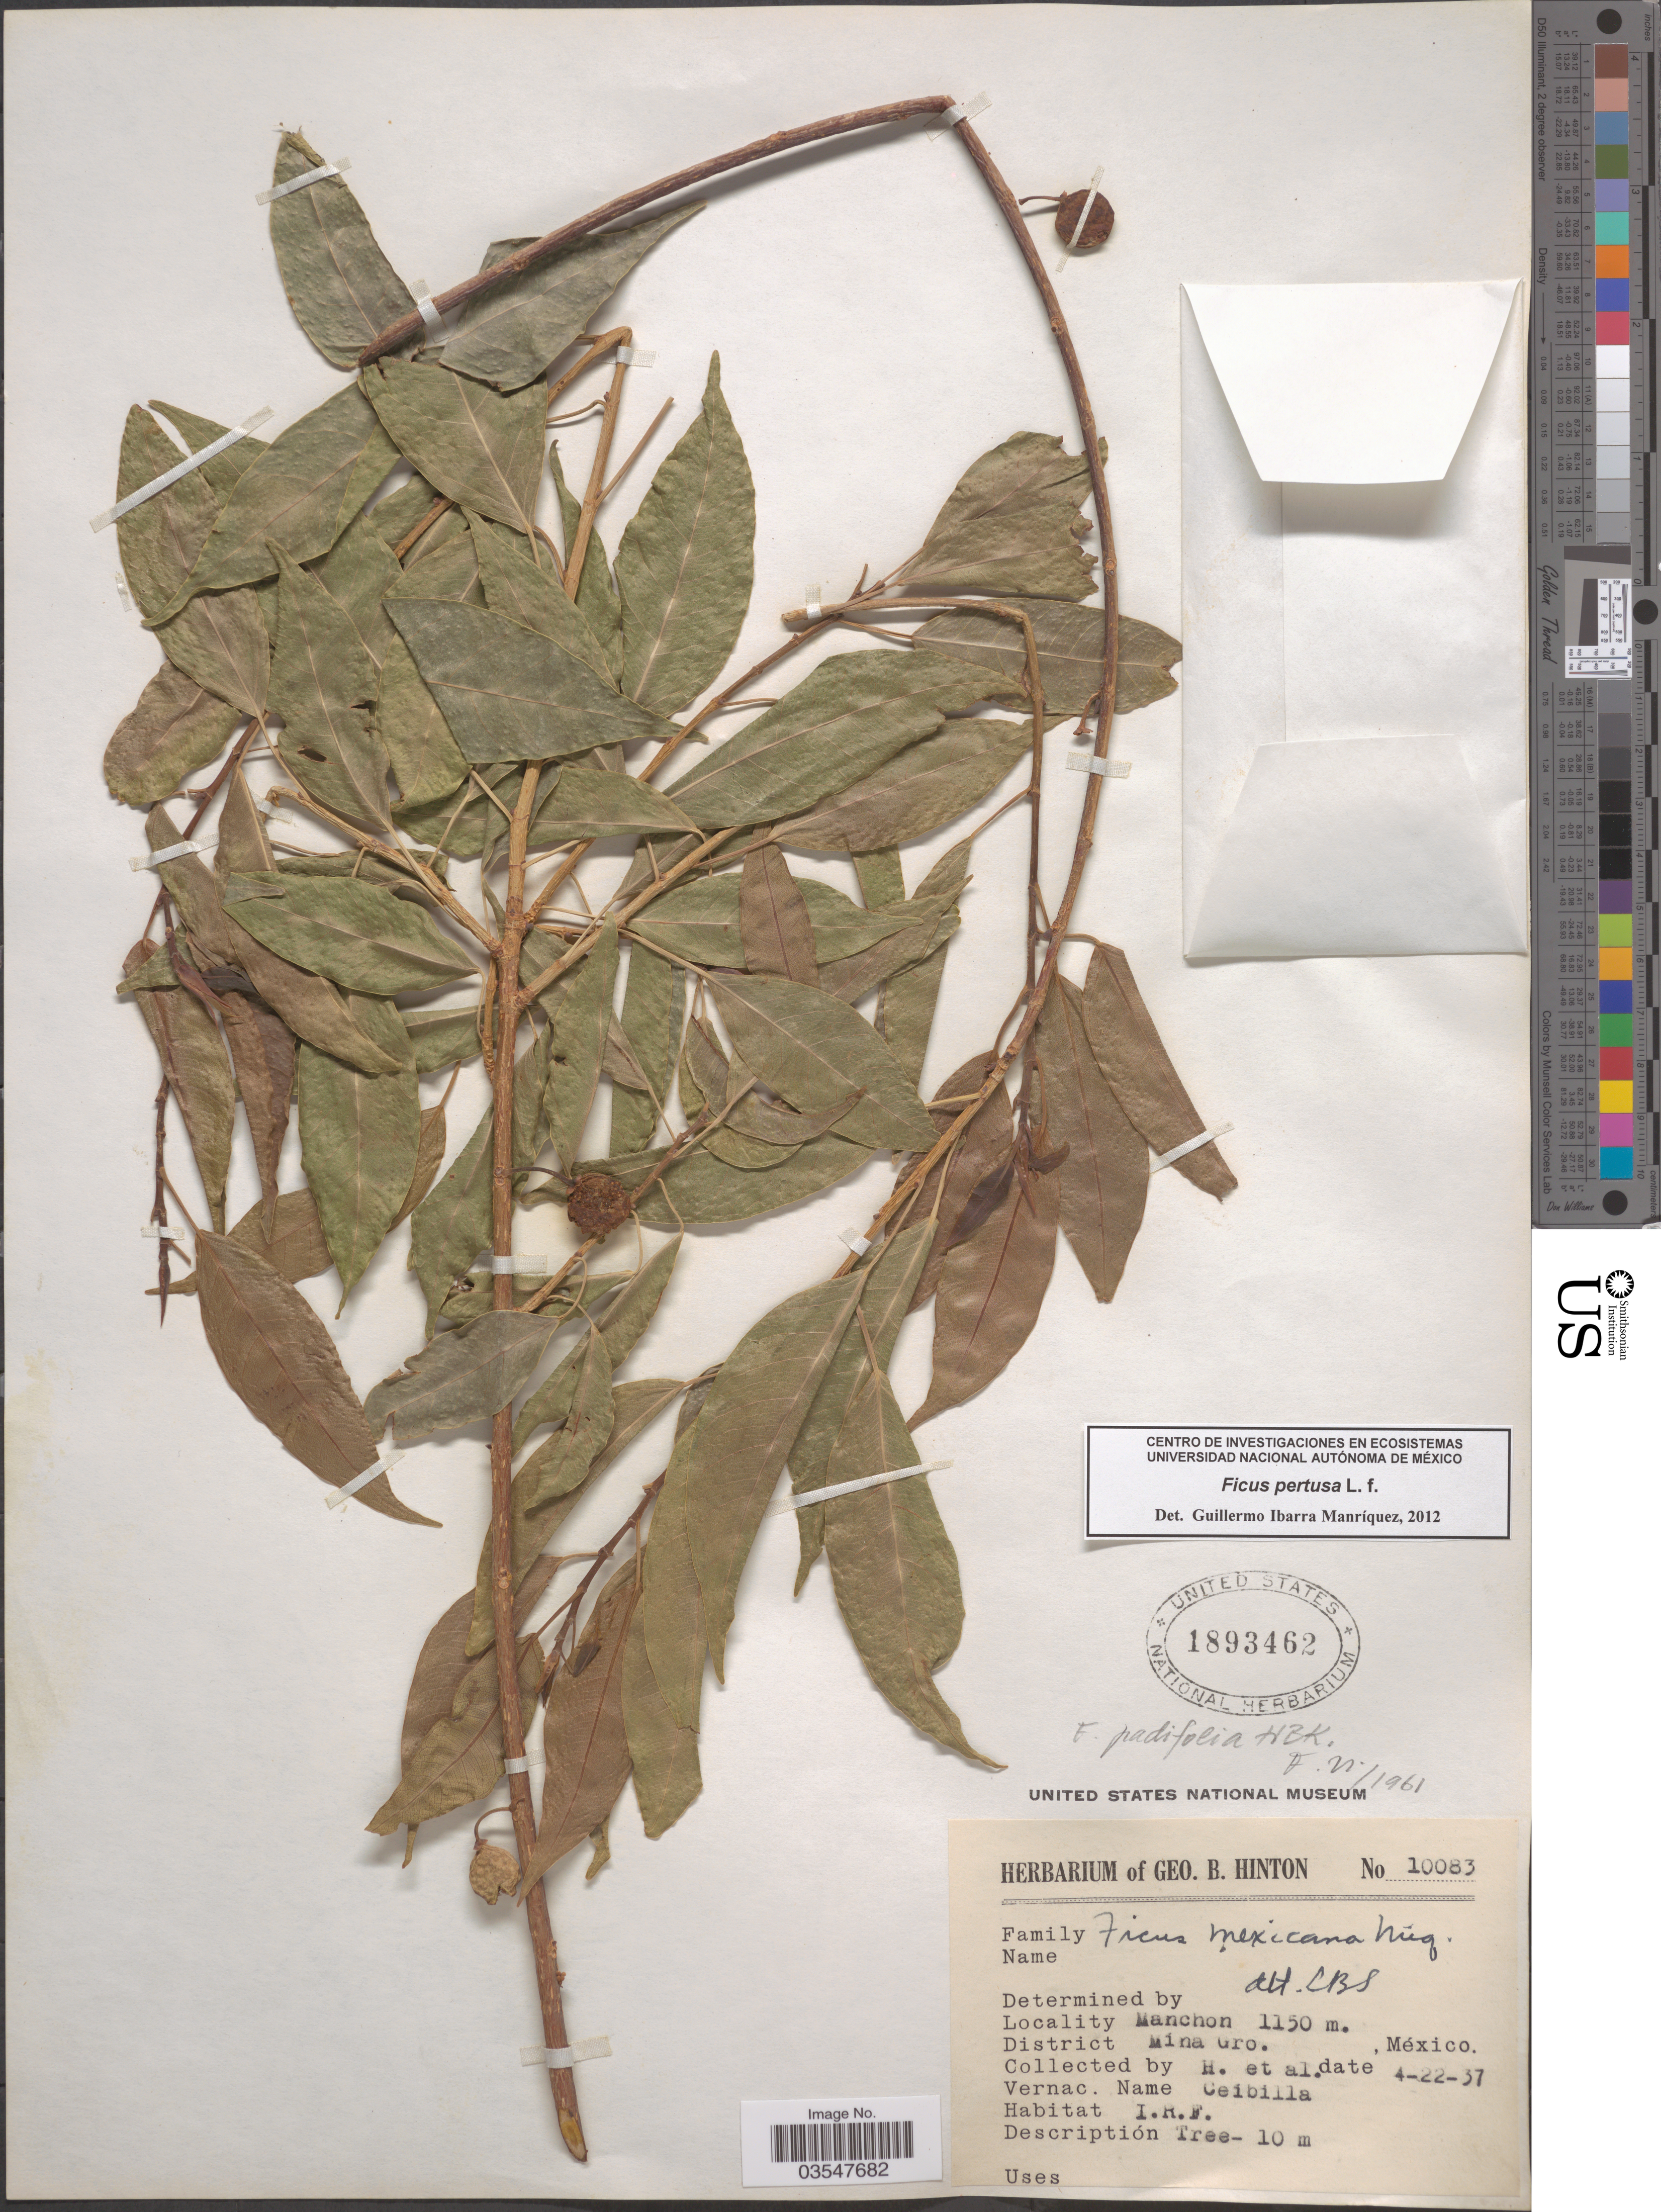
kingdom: Plantae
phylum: Tracheophyta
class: Magnoliopsida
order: Rosales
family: Moraceae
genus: Ficus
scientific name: Ficus pertusa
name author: L. f.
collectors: G. B. Hinton & et al.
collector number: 10083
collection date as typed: Transcribed d/m/y: 22/4/37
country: Mexico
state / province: Guerrero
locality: Manchon. District Mina.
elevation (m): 1150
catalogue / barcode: US 1893462